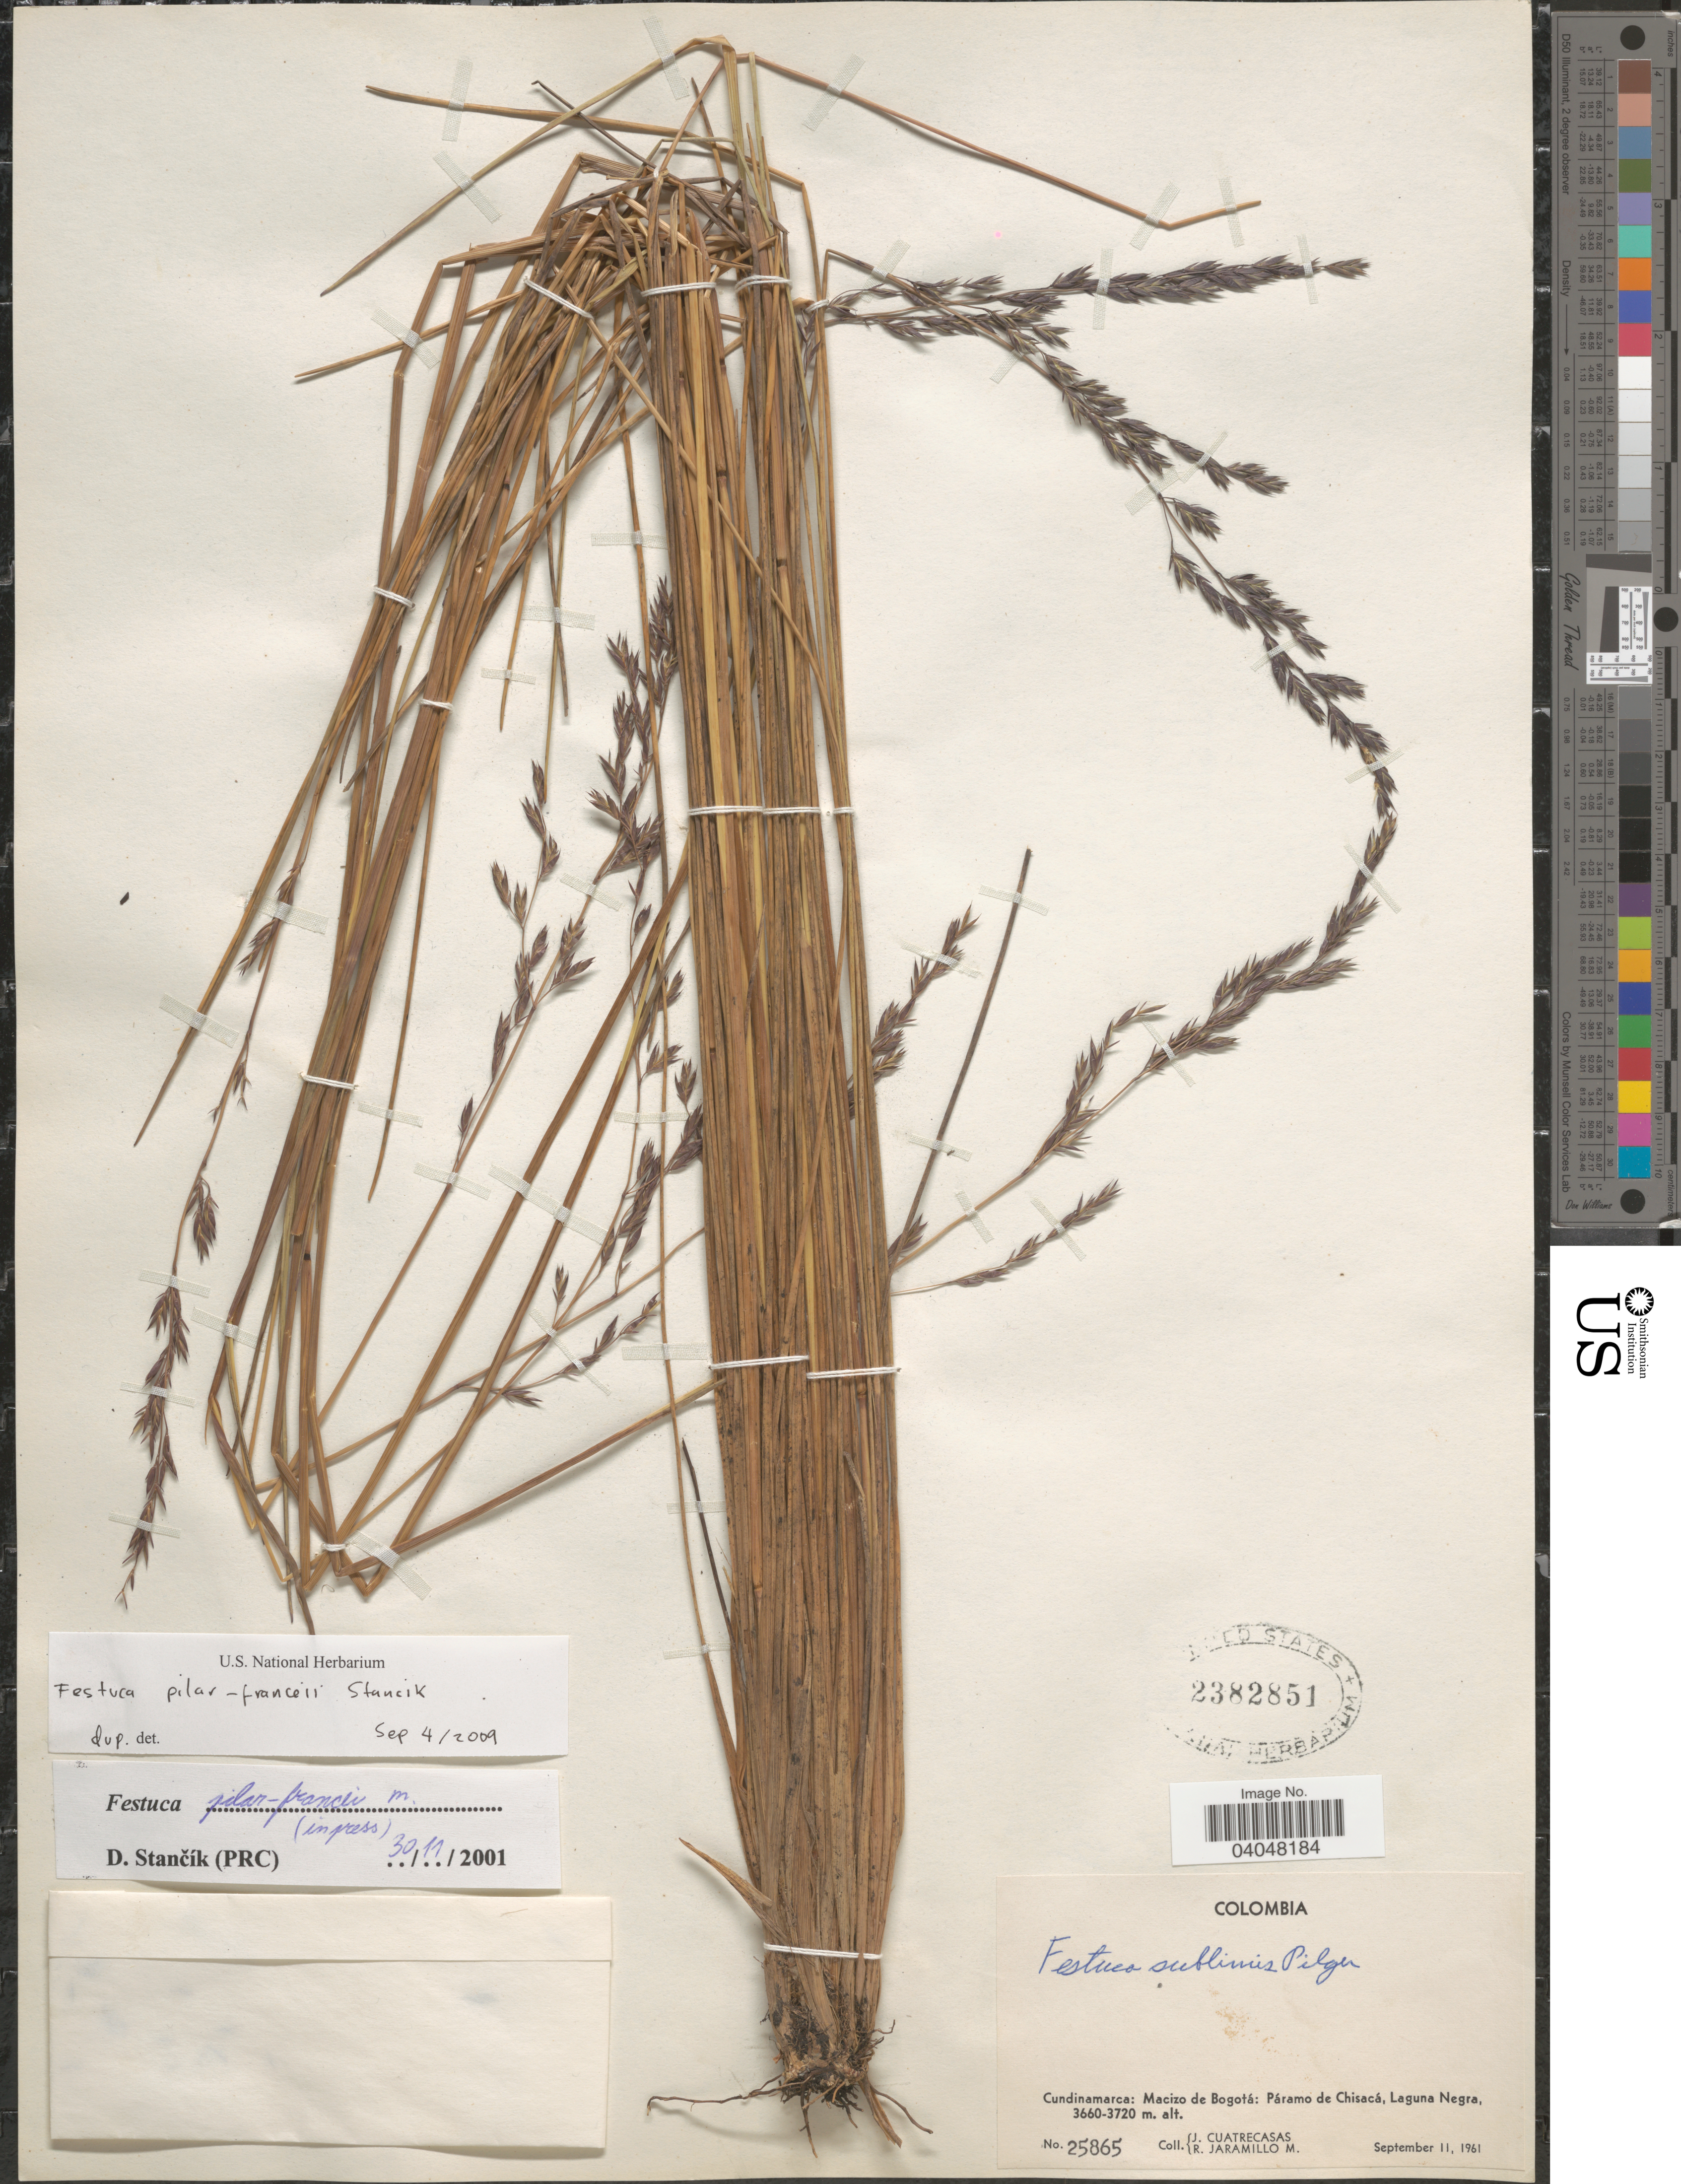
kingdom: Plantae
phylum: Tracheophyta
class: Liliopsida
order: Poales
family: Poaceae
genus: Festuca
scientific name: Festuca pilar-franceii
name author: Stancik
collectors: J. Cuatrecasas & R. Jaramillo M.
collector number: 25865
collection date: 1961-09-11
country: Colombia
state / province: Cundinamarca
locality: Macizo de Bogotá: Páramo de Chisacá, Laguna Negra.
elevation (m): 3660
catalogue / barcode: US 2382851